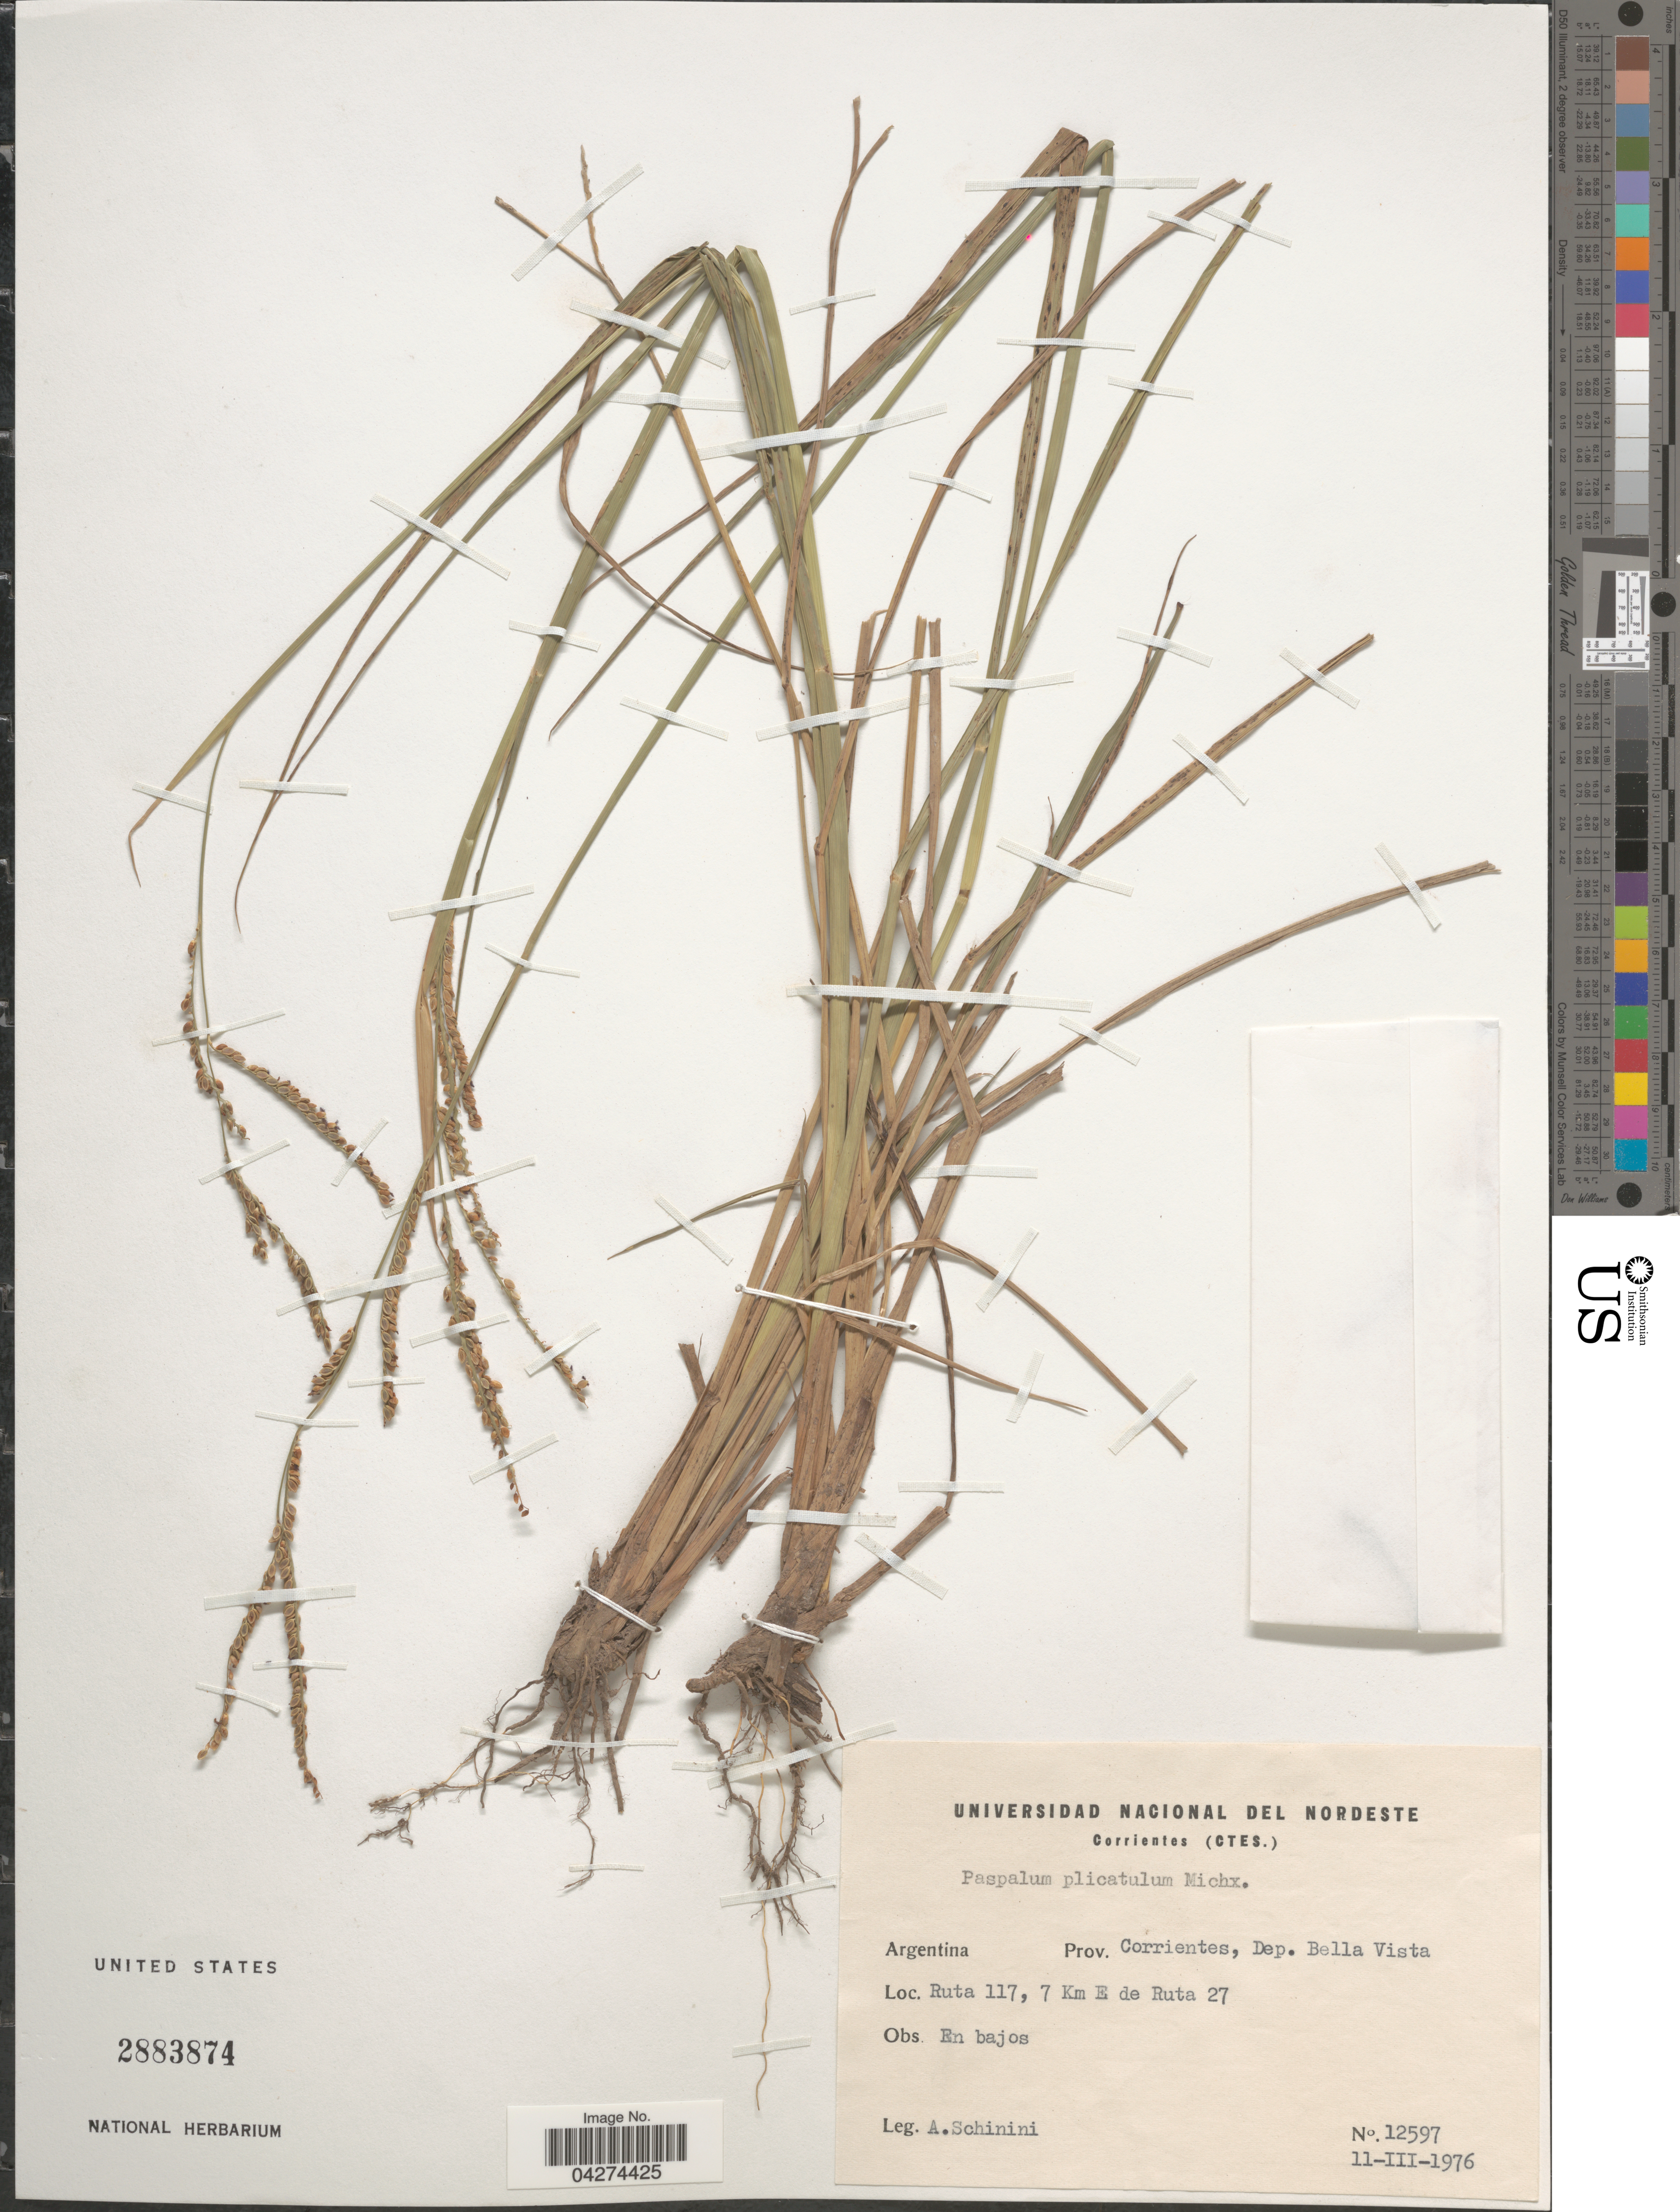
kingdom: Plantae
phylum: Tracheophyta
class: Liliopsida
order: Poales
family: Poaceae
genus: Paspalum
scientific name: Paspalum plicatulum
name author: Michx.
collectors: A. Schinini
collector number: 12597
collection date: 1976-03-11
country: Argentina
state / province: Corrientes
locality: Dep. Bella Vista. Ruta 117, 7 Km E de Ruta 27.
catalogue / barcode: US 2883874